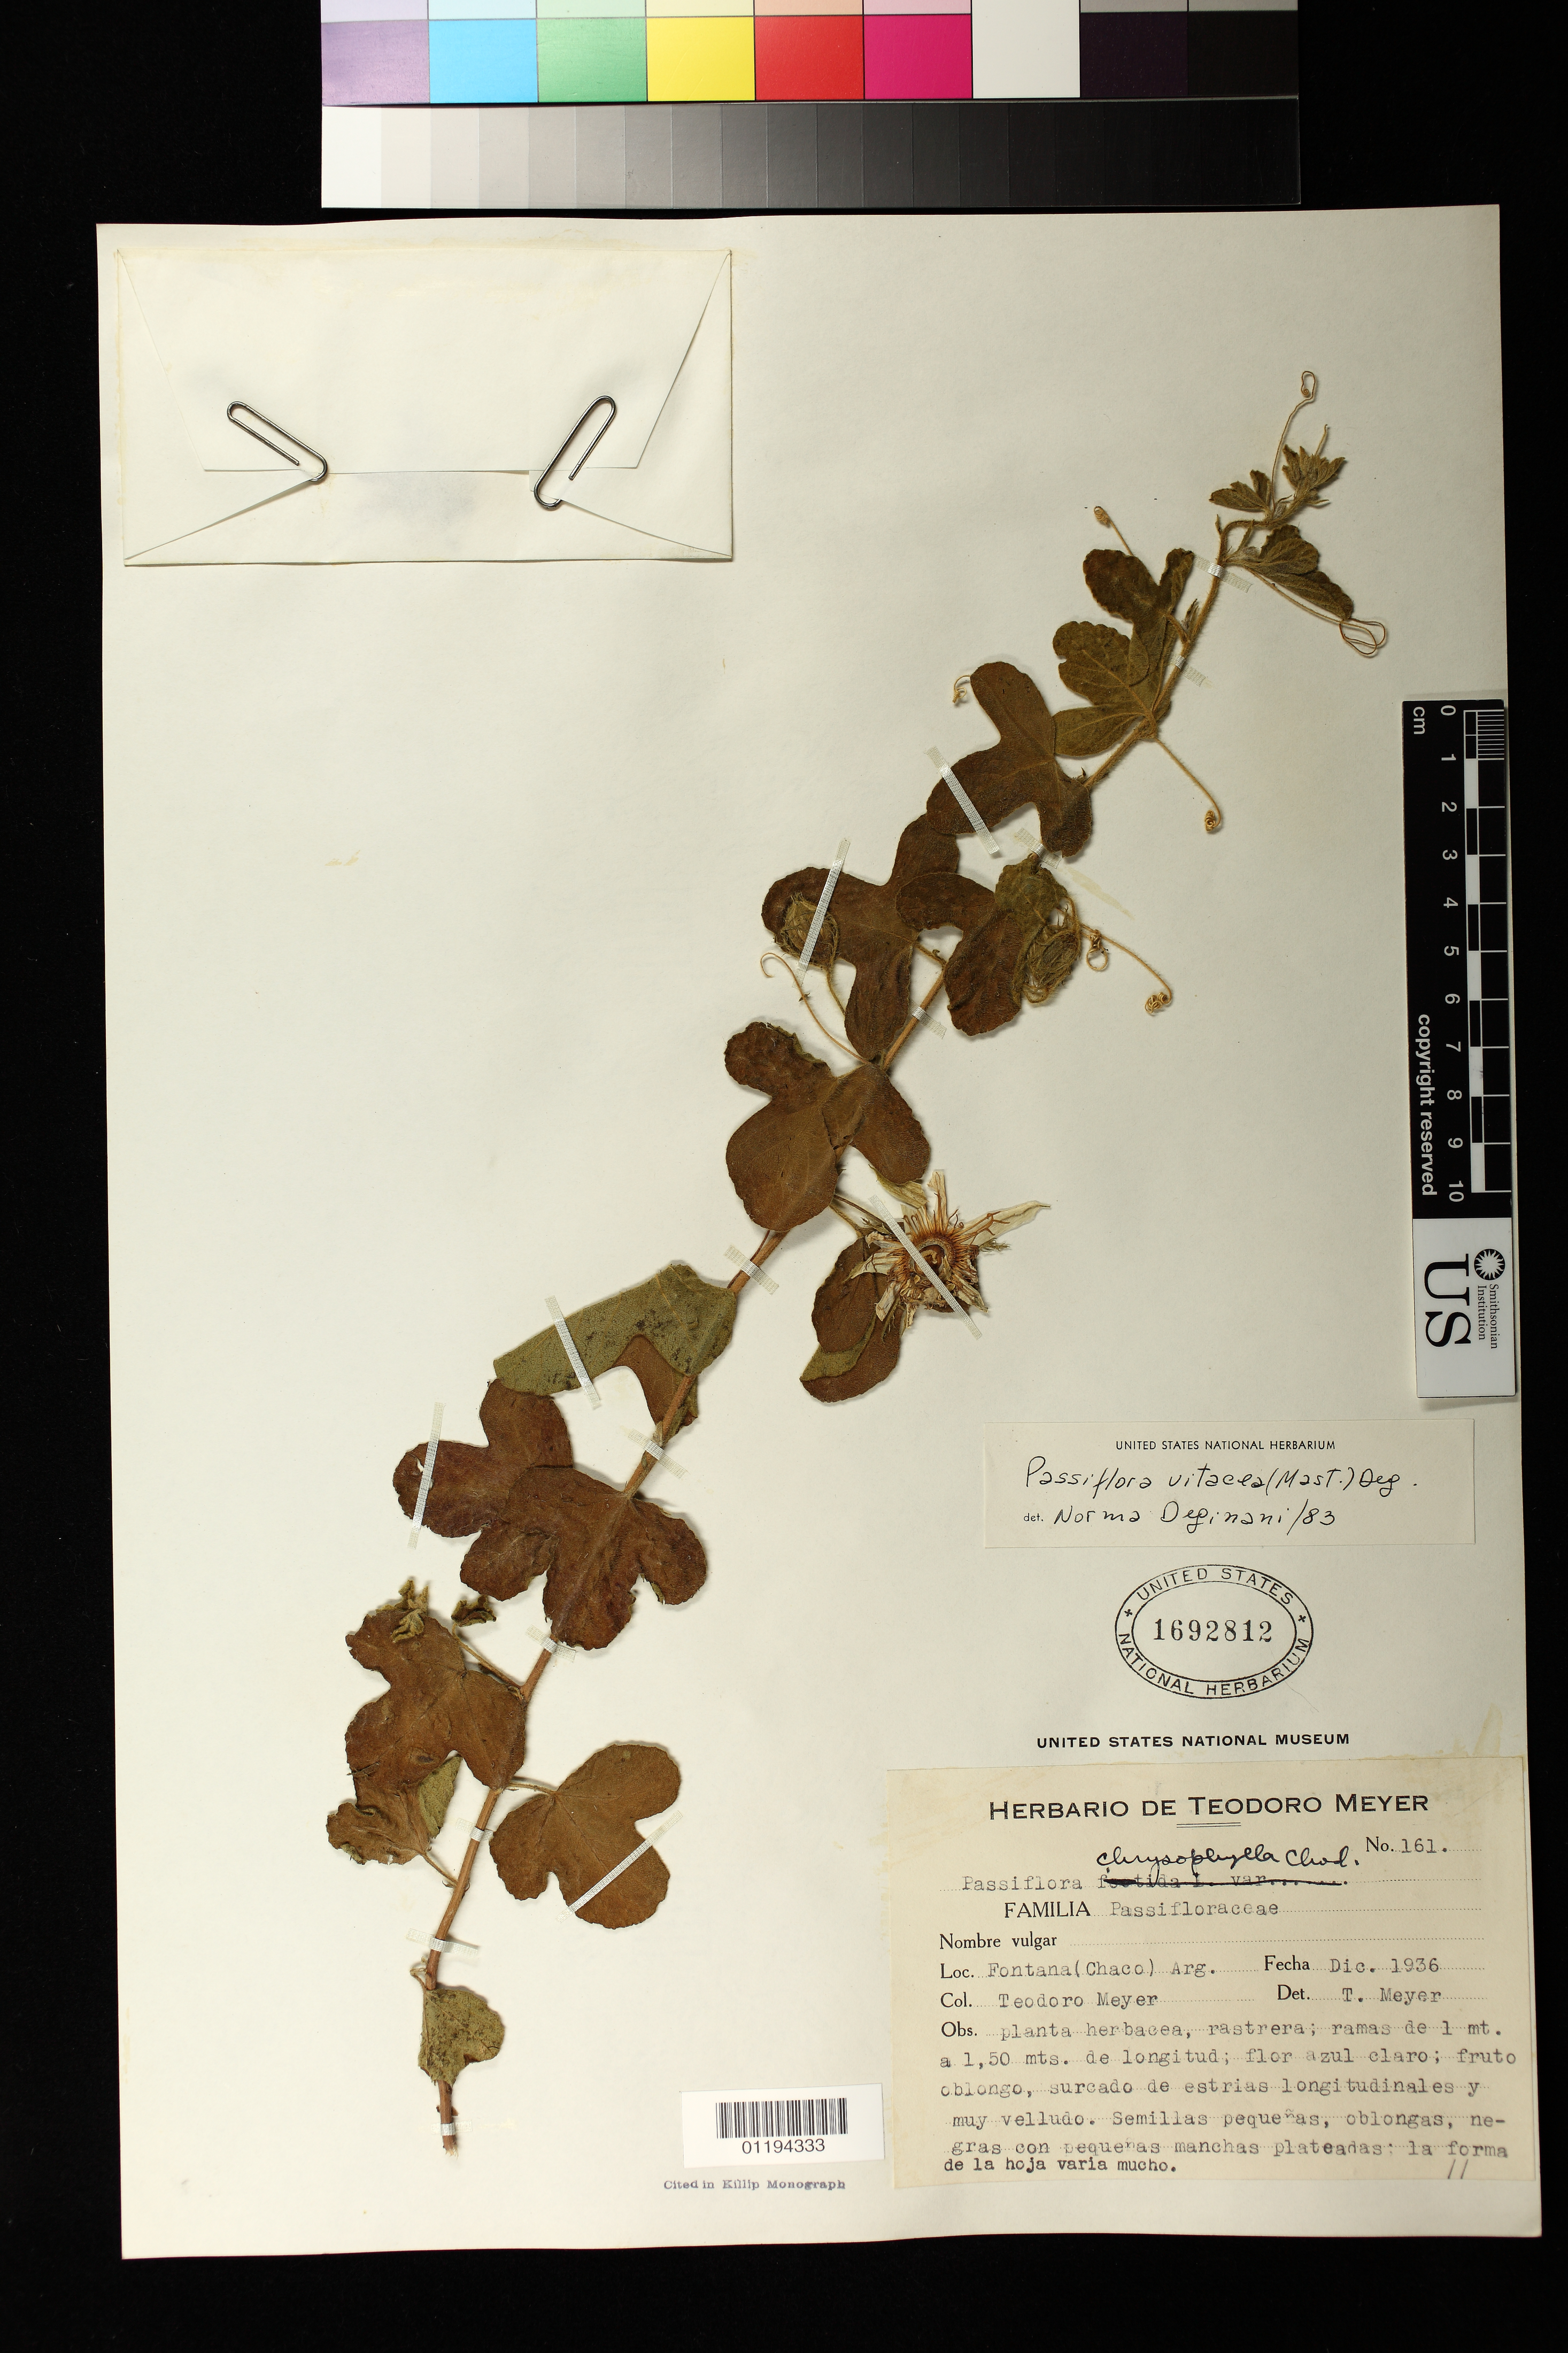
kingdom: Plantae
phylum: Tracheophyta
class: Magnoliopsida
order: Malpighiales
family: Passifloraceae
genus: Passiflora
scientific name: Passiflora chrysophylla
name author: Chodat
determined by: Svoboda, H. T.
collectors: T. Meyer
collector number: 161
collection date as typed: Dec 1936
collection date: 1936-12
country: Argentina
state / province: Chaco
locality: Fontana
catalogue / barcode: US 1692812